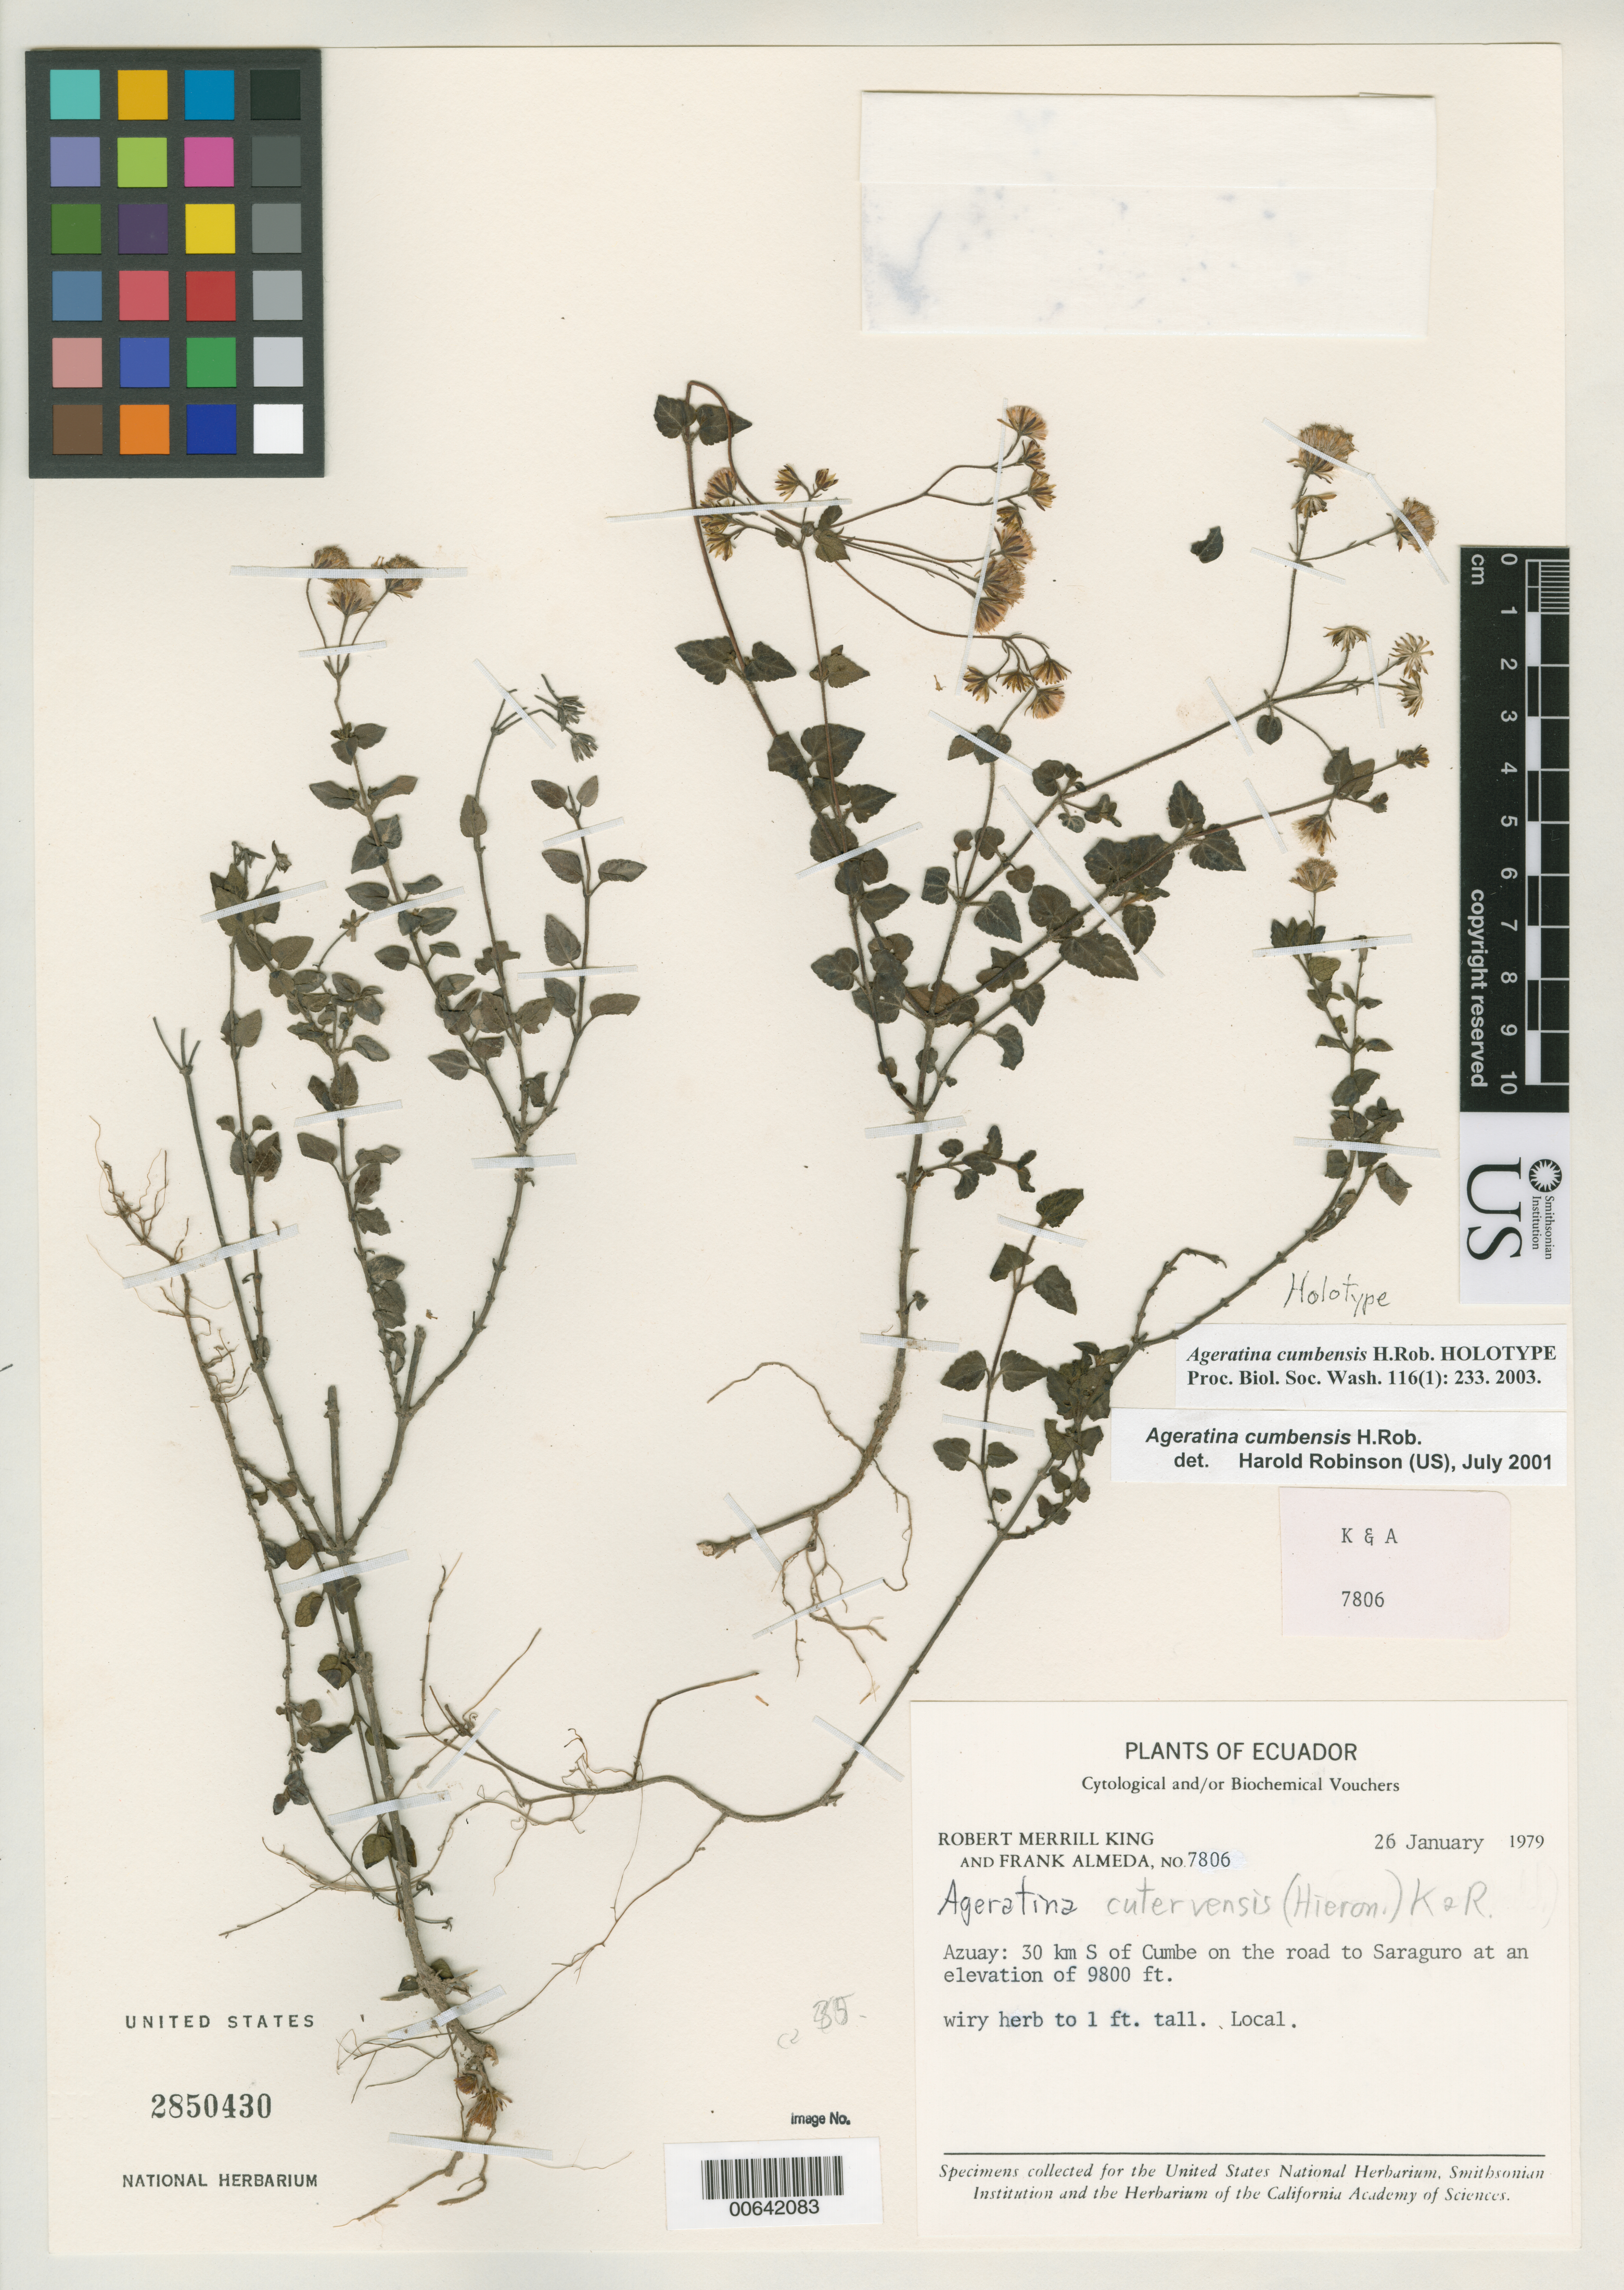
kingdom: Plantae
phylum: Tracheophyta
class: Magnoliopsida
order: Asterales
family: Asteraceae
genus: Ageratina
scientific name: Ageratina cumbensis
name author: H. Rob.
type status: Holotype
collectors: R. M. King & F. Almeda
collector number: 7806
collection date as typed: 26 Jan 1979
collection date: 1979-01-26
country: Ecuador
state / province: Azuay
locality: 30 km S of Cumbe on the road to Saraguro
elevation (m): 2987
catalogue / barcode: US 2850430